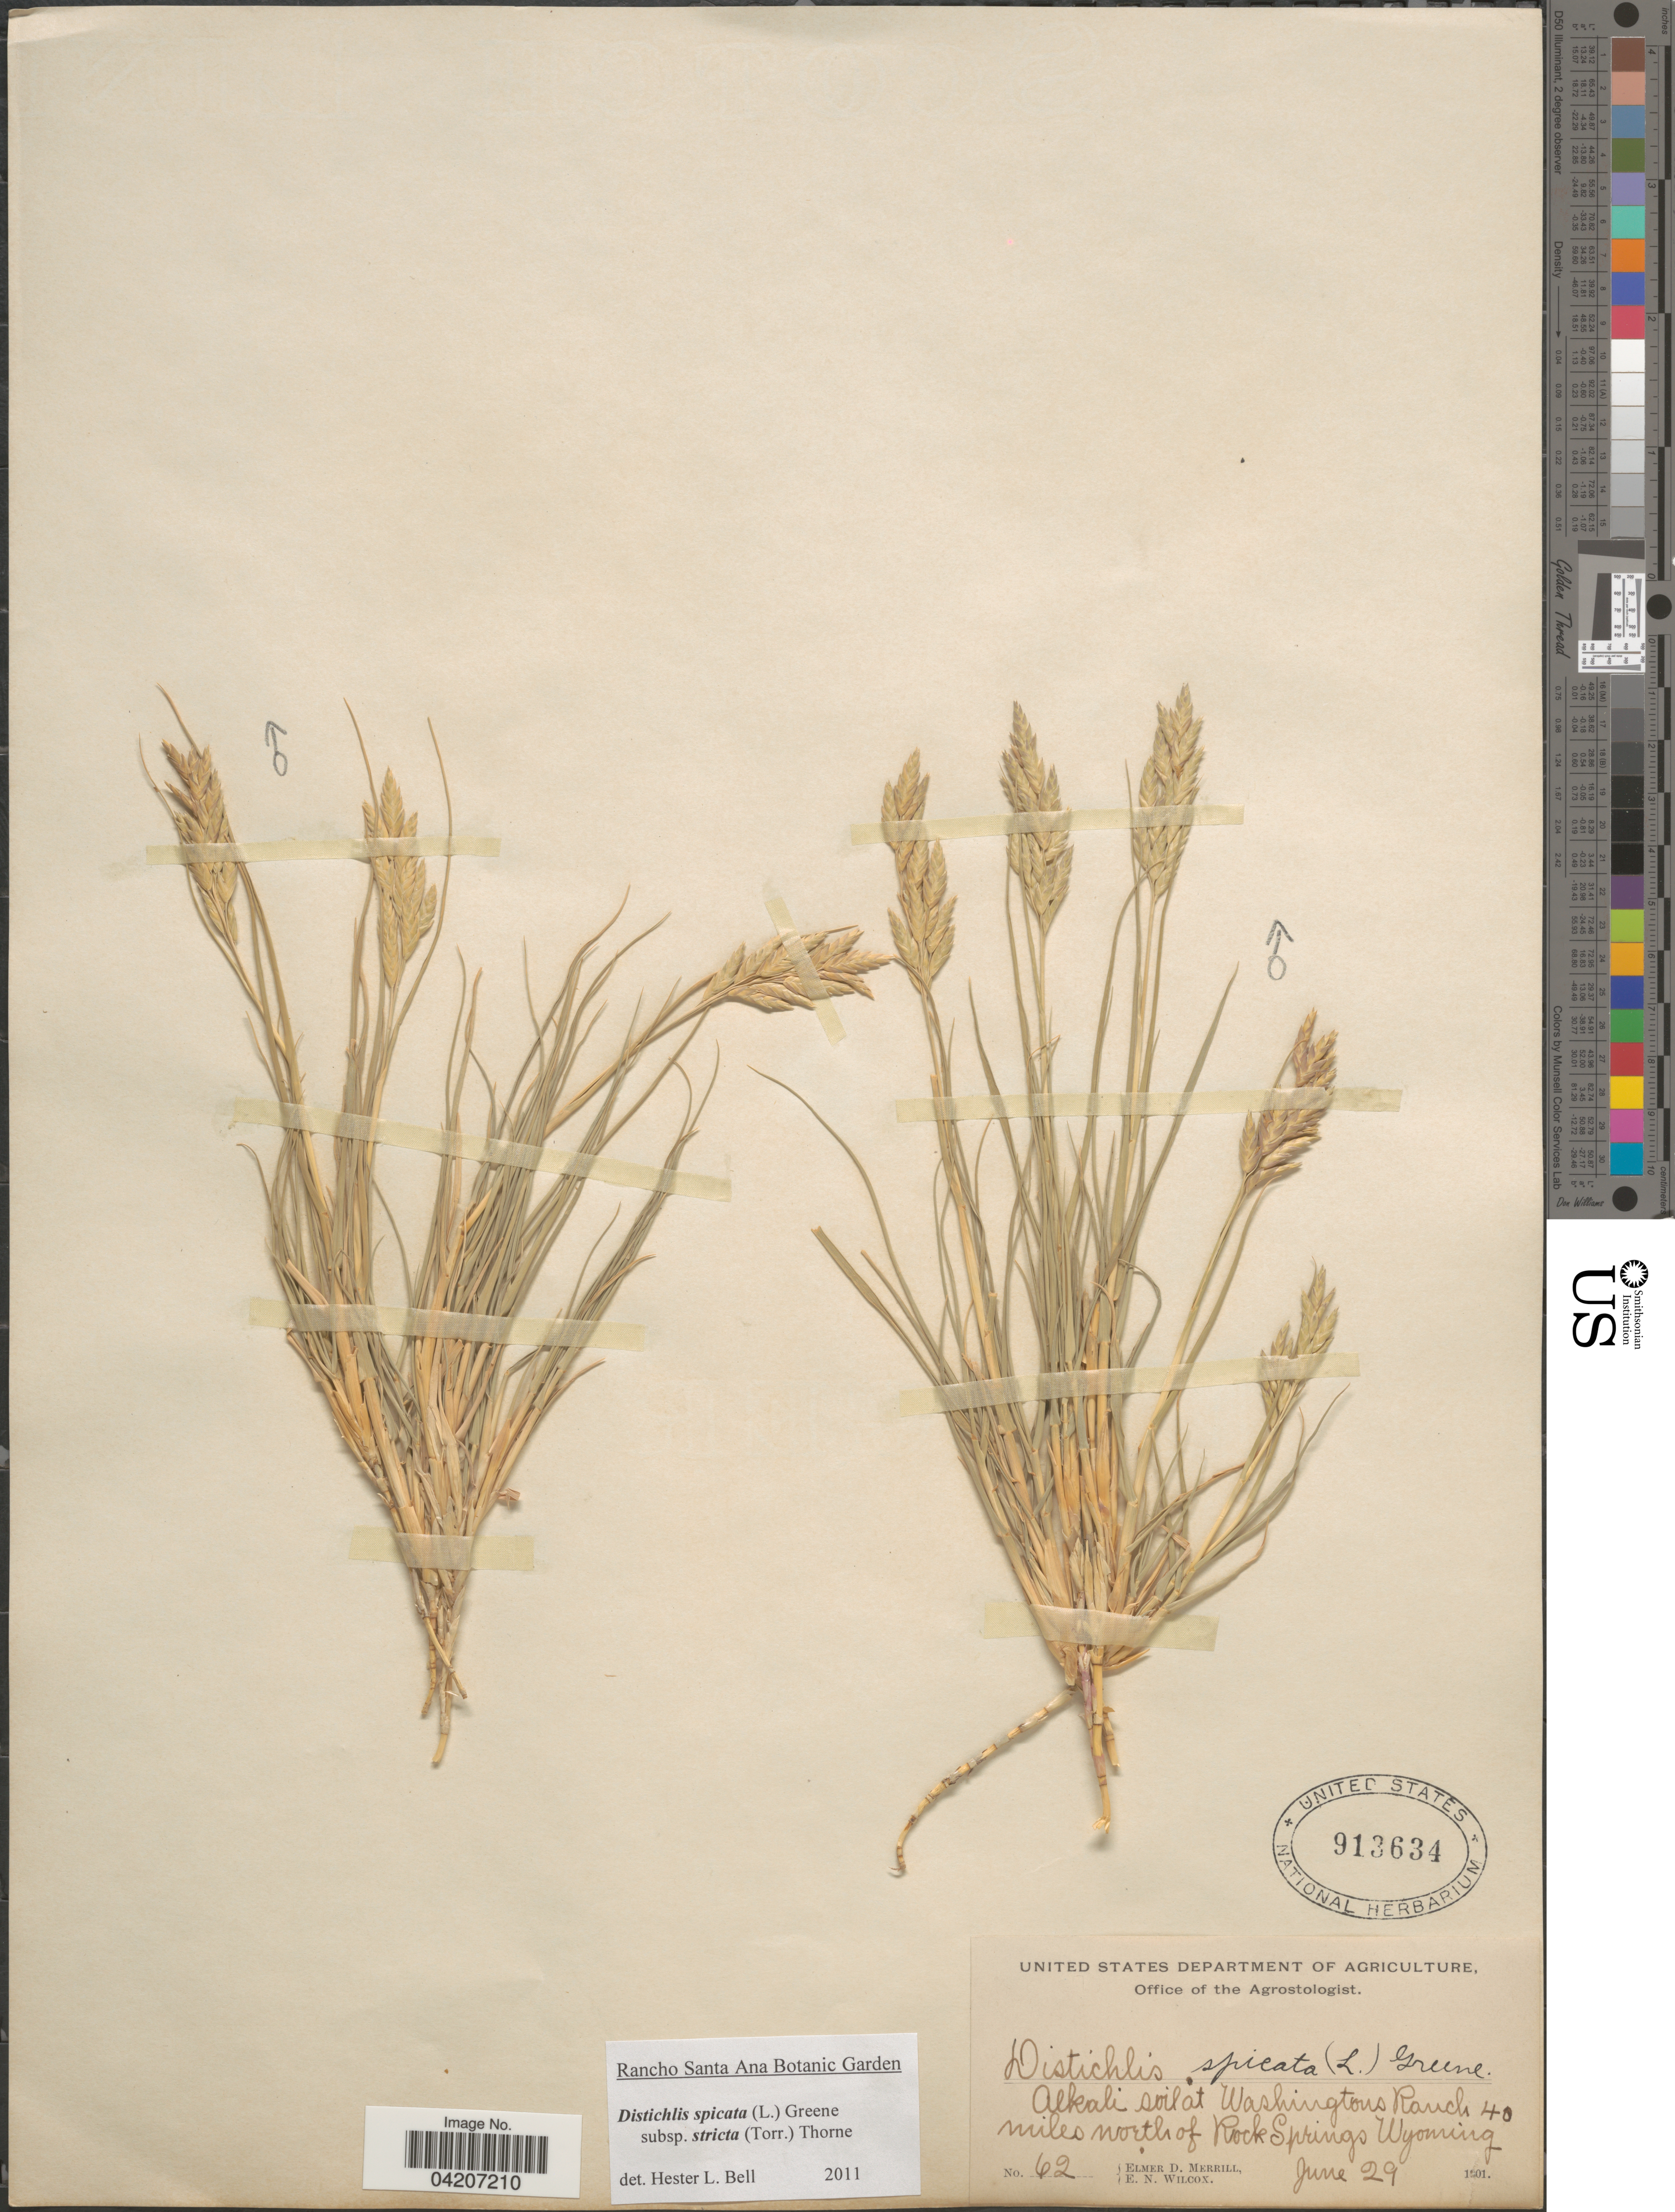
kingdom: Plantae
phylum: Tracheophyta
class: Liliopsida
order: Poales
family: Poaceae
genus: Distichlis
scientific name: Distichlis spicata subsp. stricta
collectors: E. D. Merrill & E. Wilcox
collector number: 62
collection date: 1901-06-29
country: United States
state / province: Wyoming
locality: Alkali soil at Washingtons Ranch 40 miles north of Rock Springs.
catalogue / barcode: US 913634